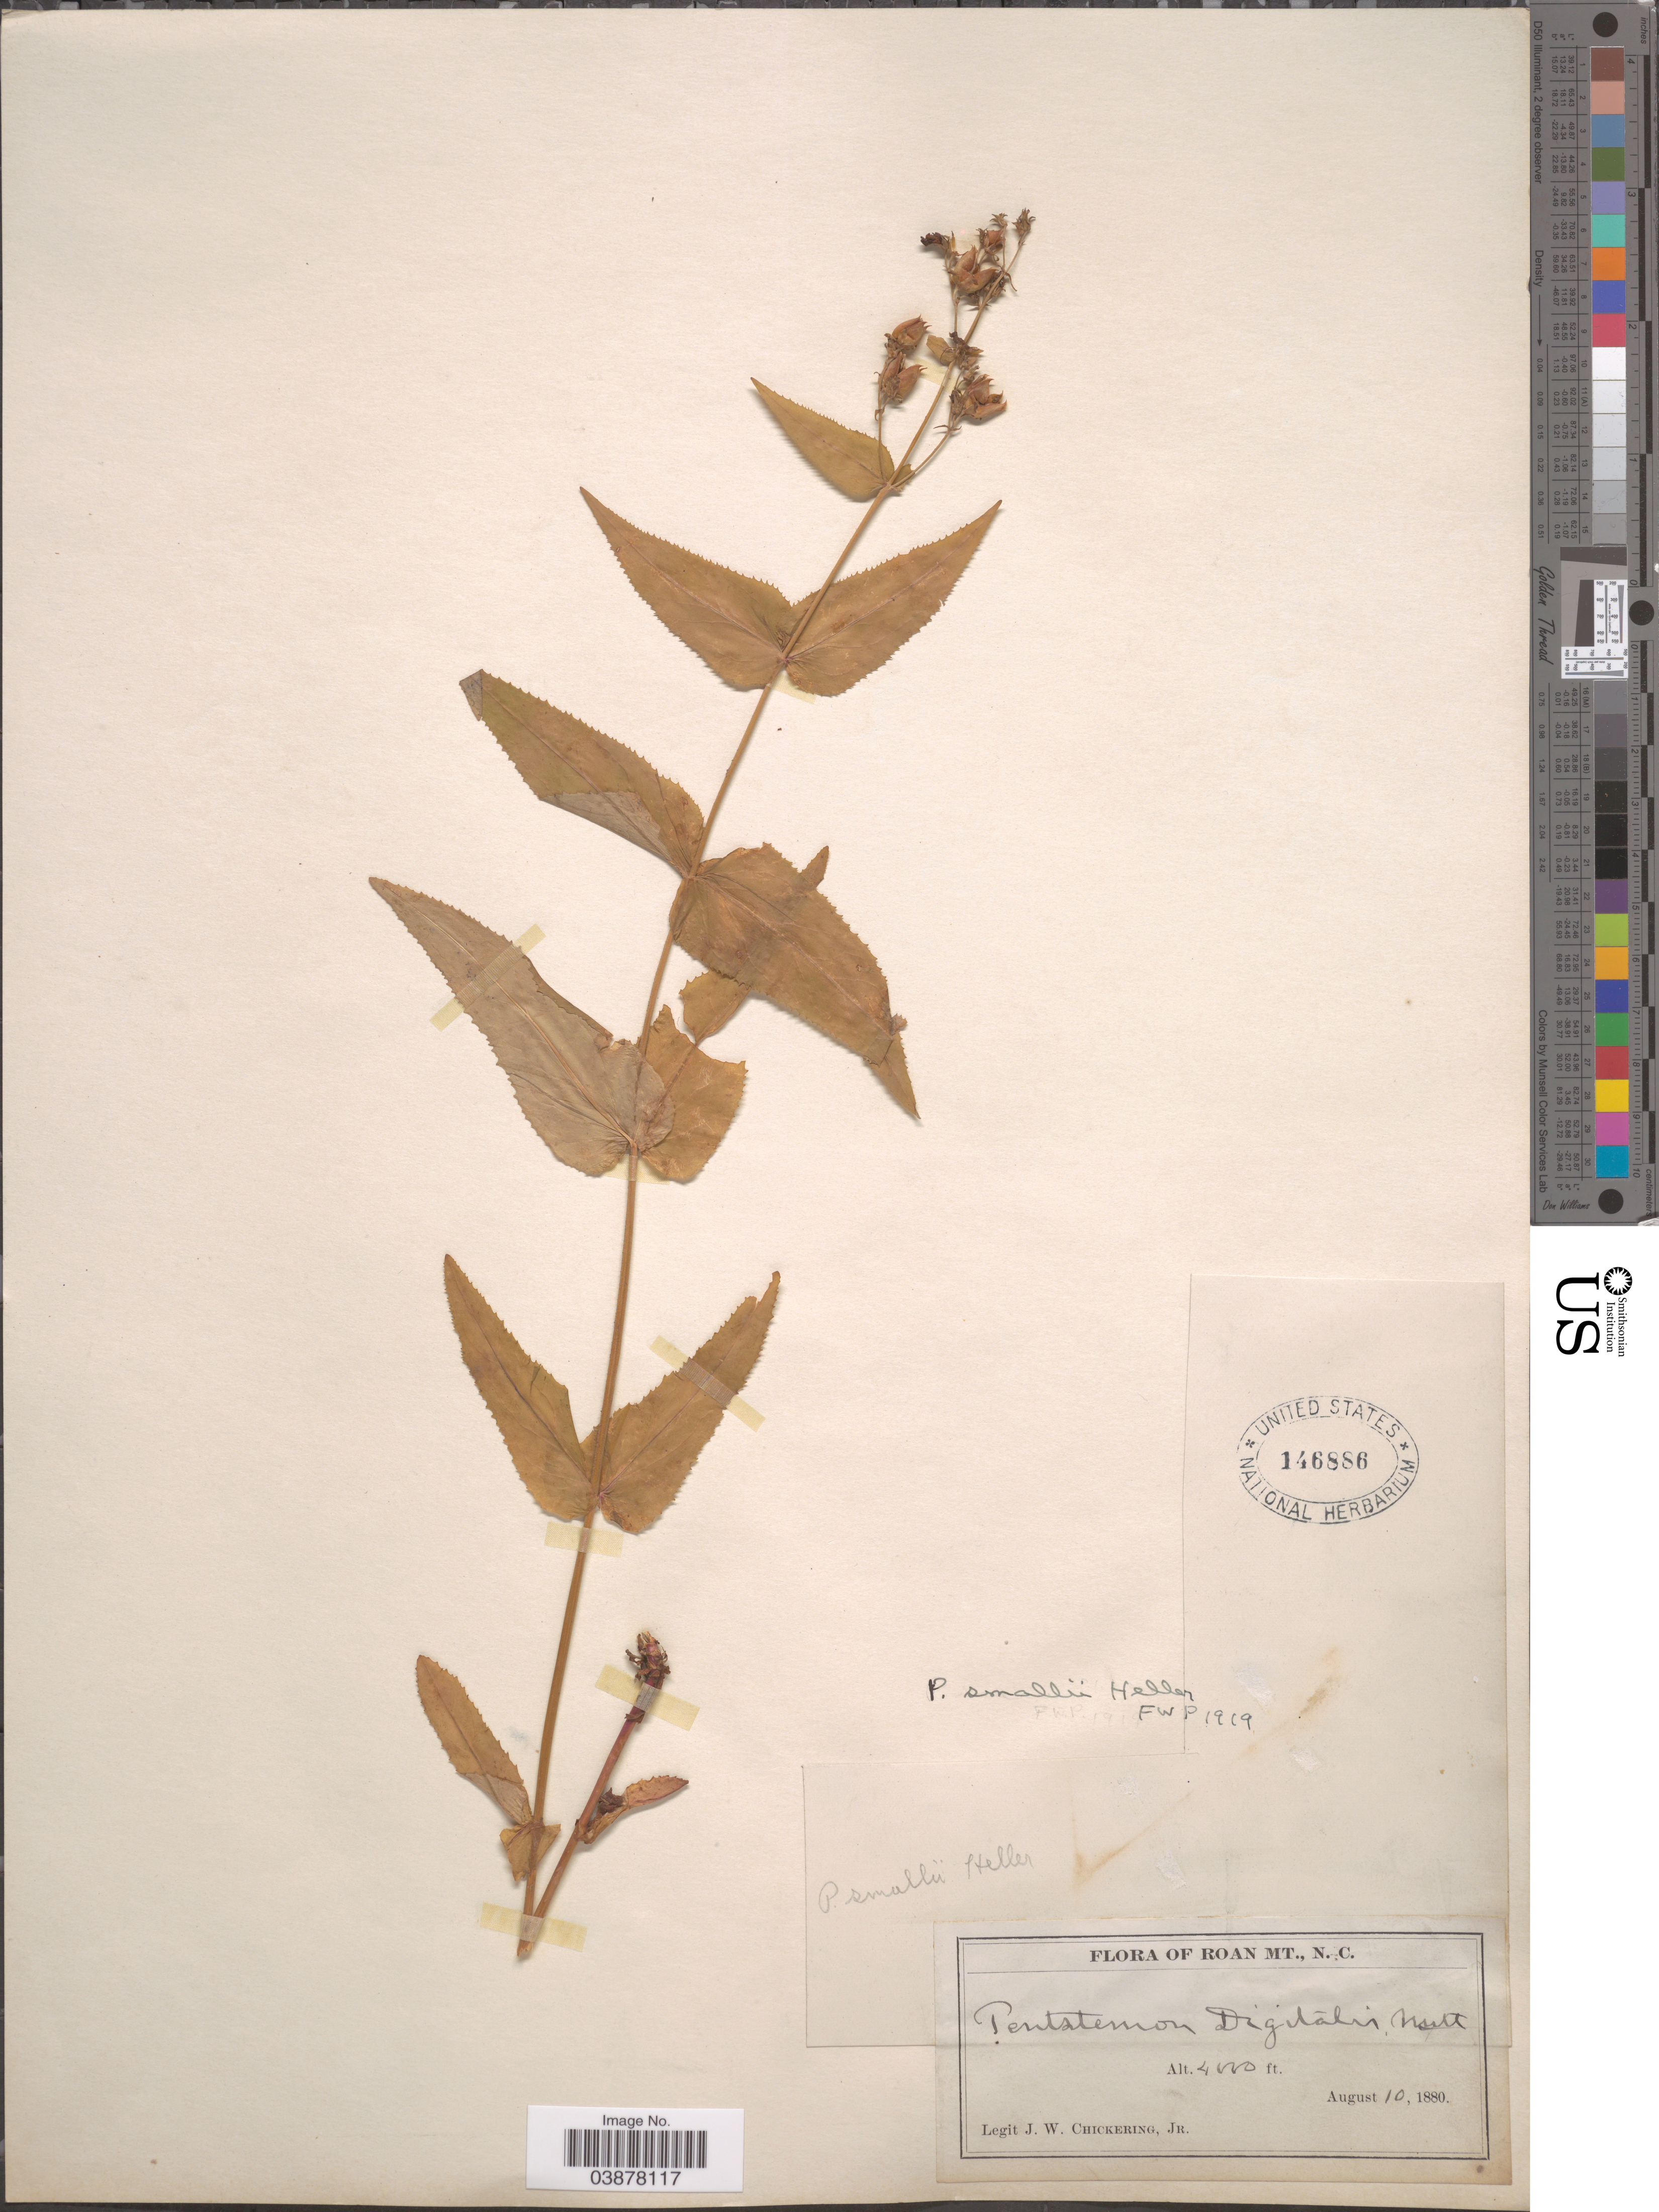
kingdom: Plantae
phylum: Tracheophyta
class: Magnoliopsida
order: Lamiales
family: Plantaginaceae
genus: Penstemon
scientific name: Penstemon smallii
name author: A. Heller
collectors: J. W. Chickering Jr.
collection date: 1880-08-10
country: United States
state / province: North Carolina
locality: Roan Mt.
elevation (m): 1219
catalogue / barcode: US 146886